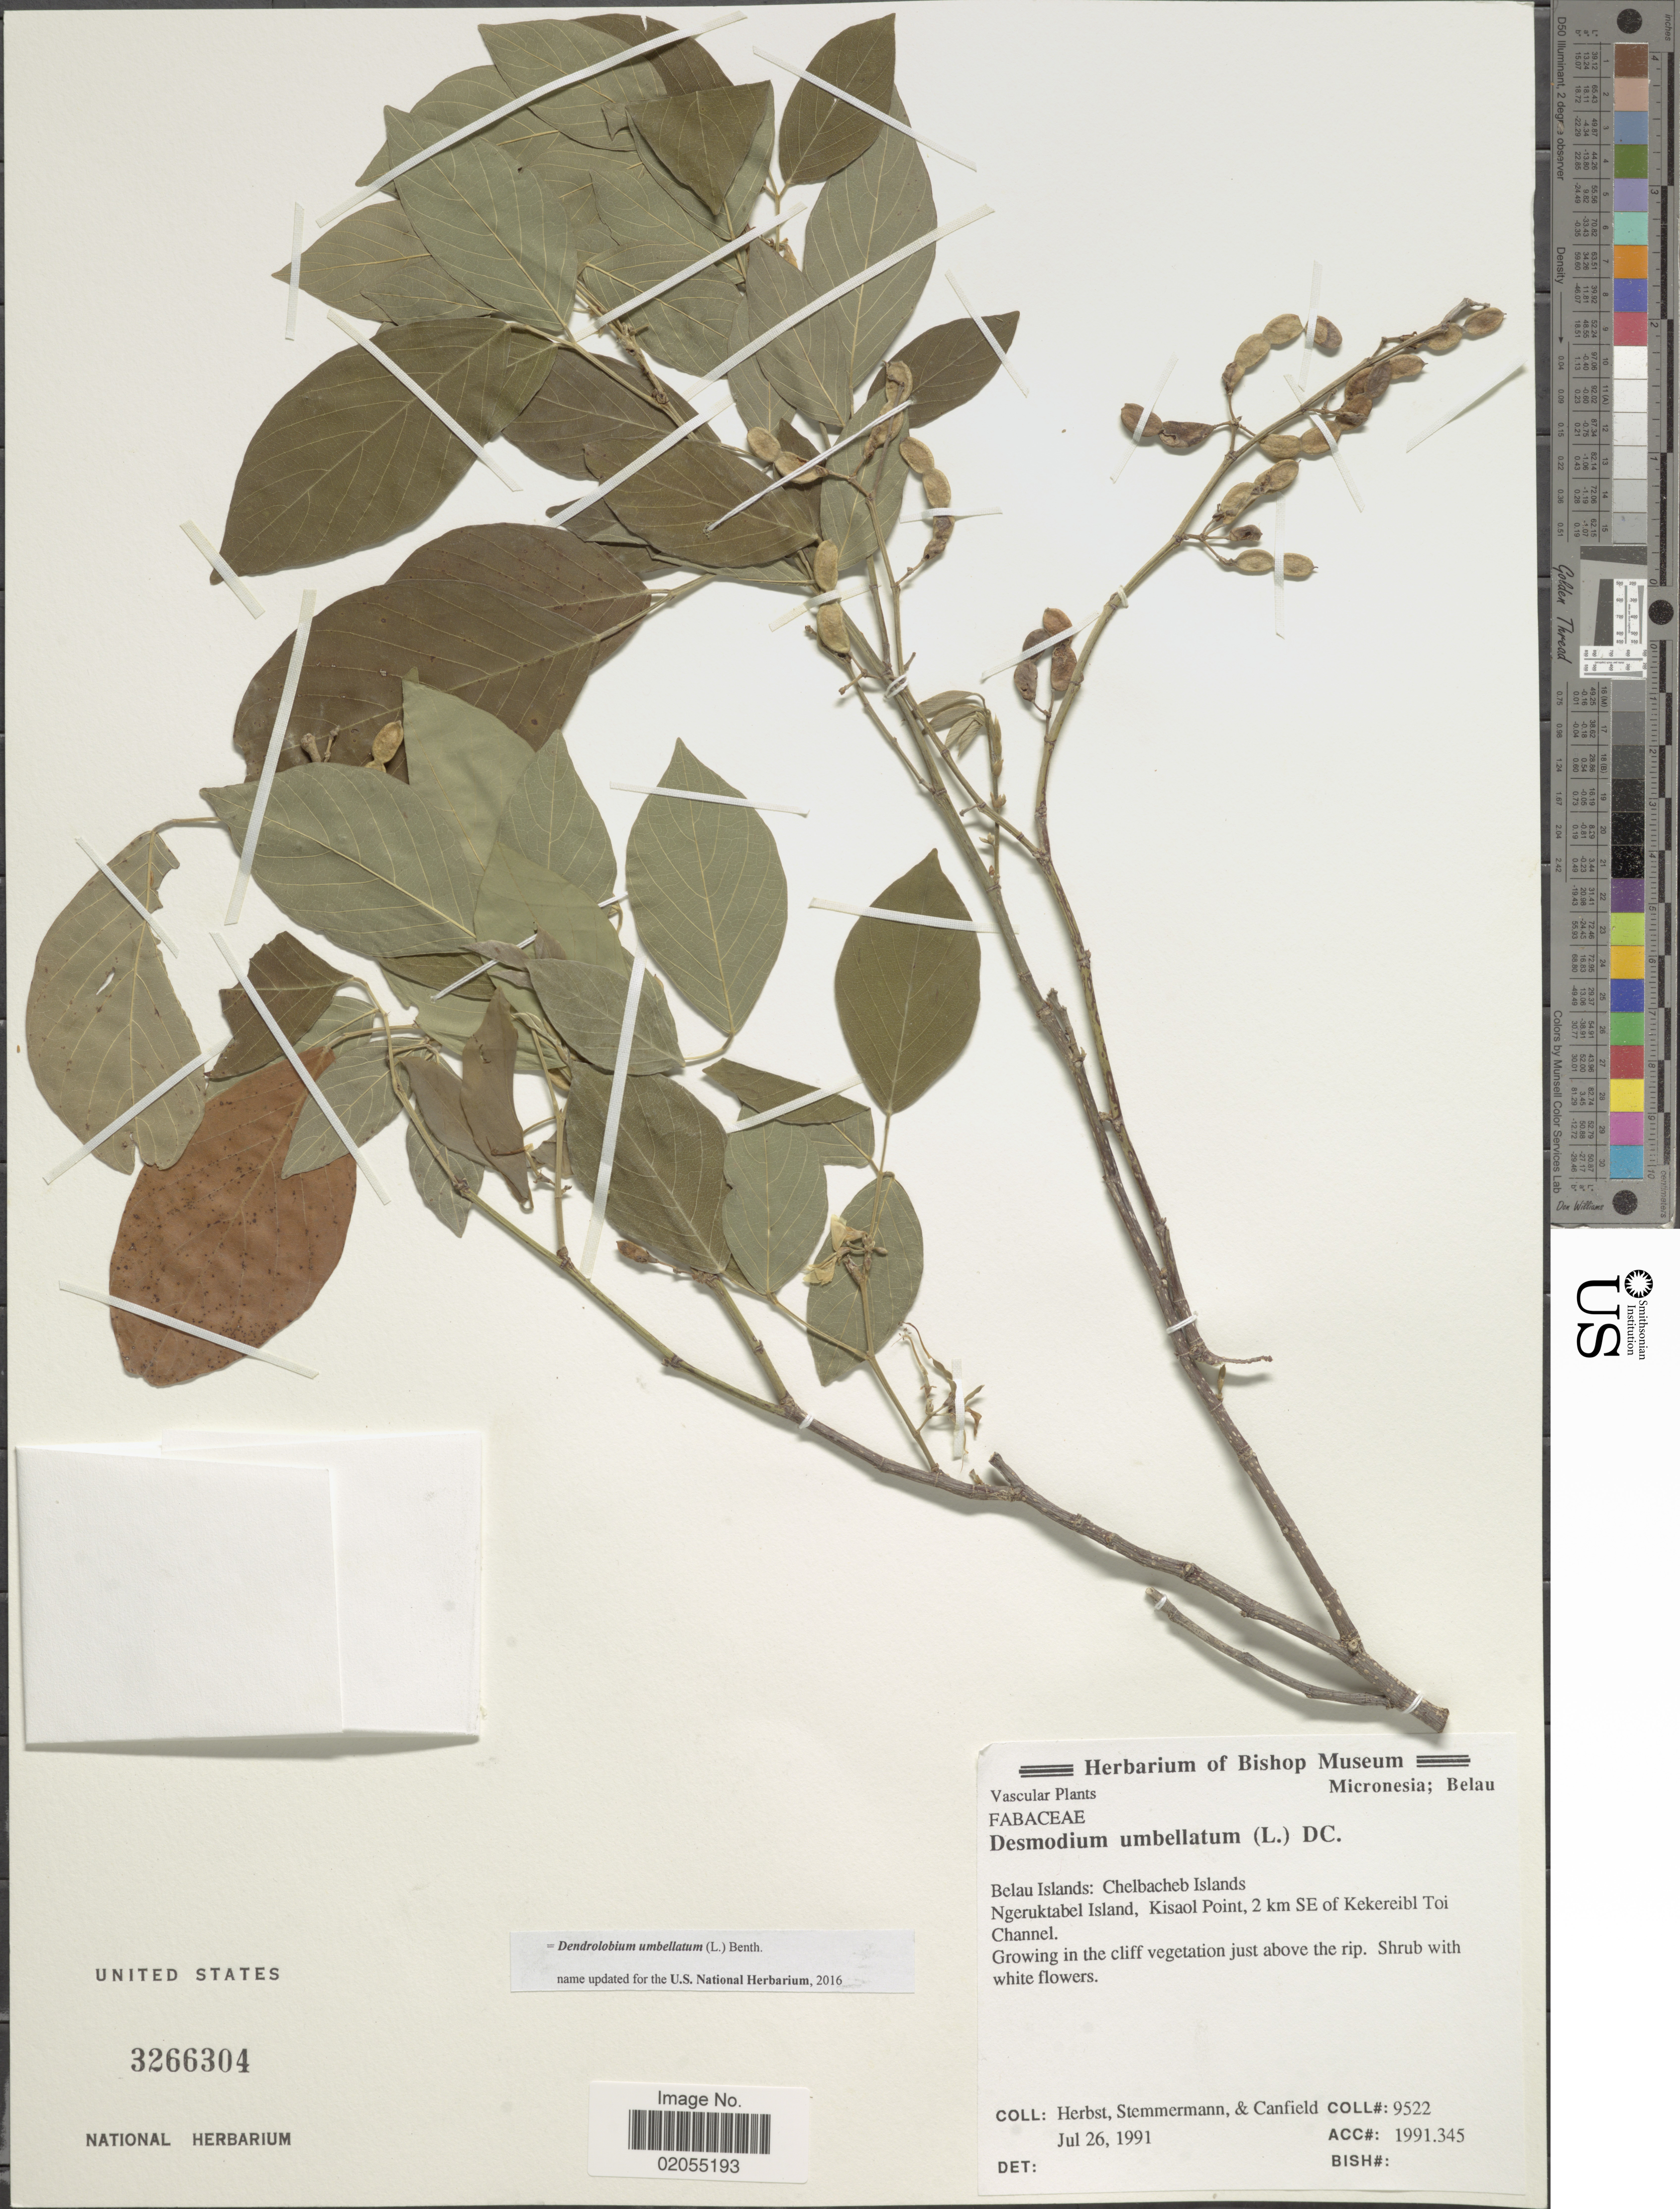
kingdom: Plantae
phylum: Tracheophyta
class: Magnoliopsida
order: Fabales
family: Fabaceae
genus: Dendrolobium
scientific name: Dendrolobium umbellatum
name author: (L.) Benth.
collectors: -. Herbst, -. Stemmermann & -. Canfield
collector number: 9522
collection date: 1991-07-26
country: Palau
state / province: Koror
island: Ngeruktabel [Urukthapel]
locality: Belau Islands, Chelbacheb Islands, Ngeruktabel Island, Kisaol Point, 2 km SE of Kekereibl Toi Channel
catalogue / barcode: US 3266304